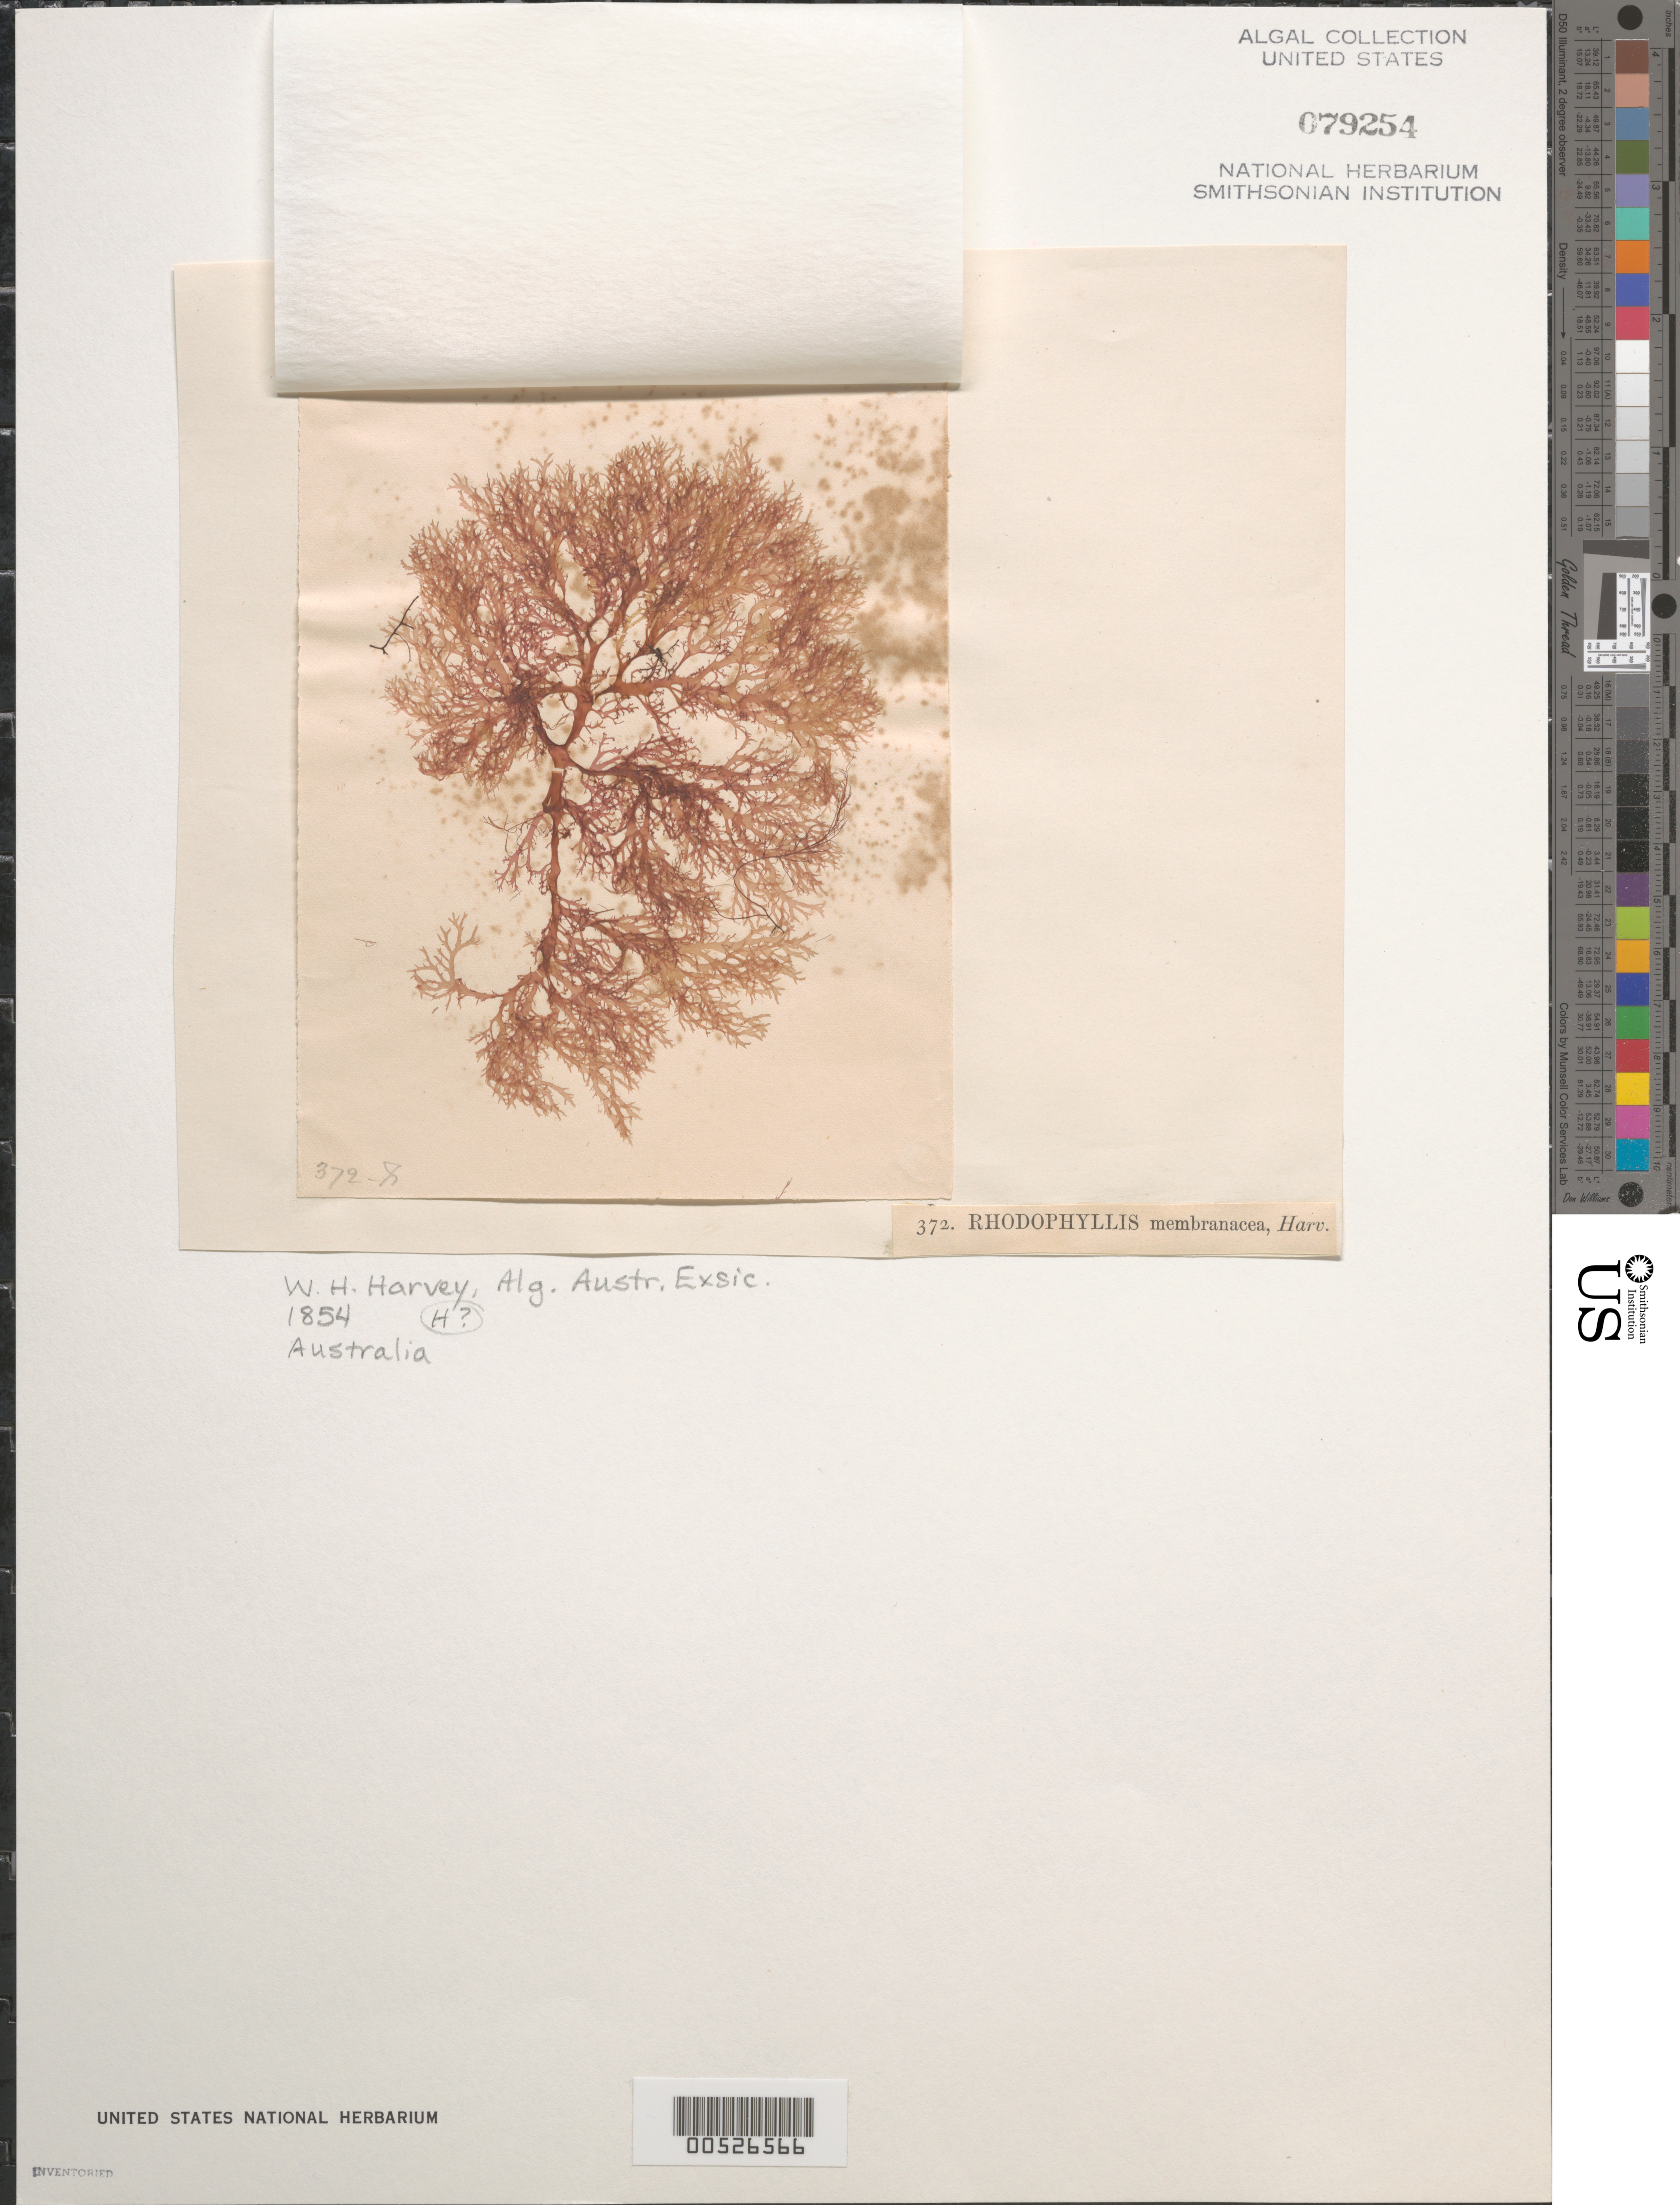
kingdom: Plantae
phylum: Rhodophyta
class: Florideophyceae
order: Gigartinales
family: Cystocloniaceae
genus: Rhodophyllis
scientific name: Rhodophyllis membranacea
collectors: W. Harvey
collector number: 372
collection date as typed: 1854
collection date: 1854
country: Australia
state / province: Western Australia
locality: Princess Royal Harbor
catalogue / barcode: US 79254